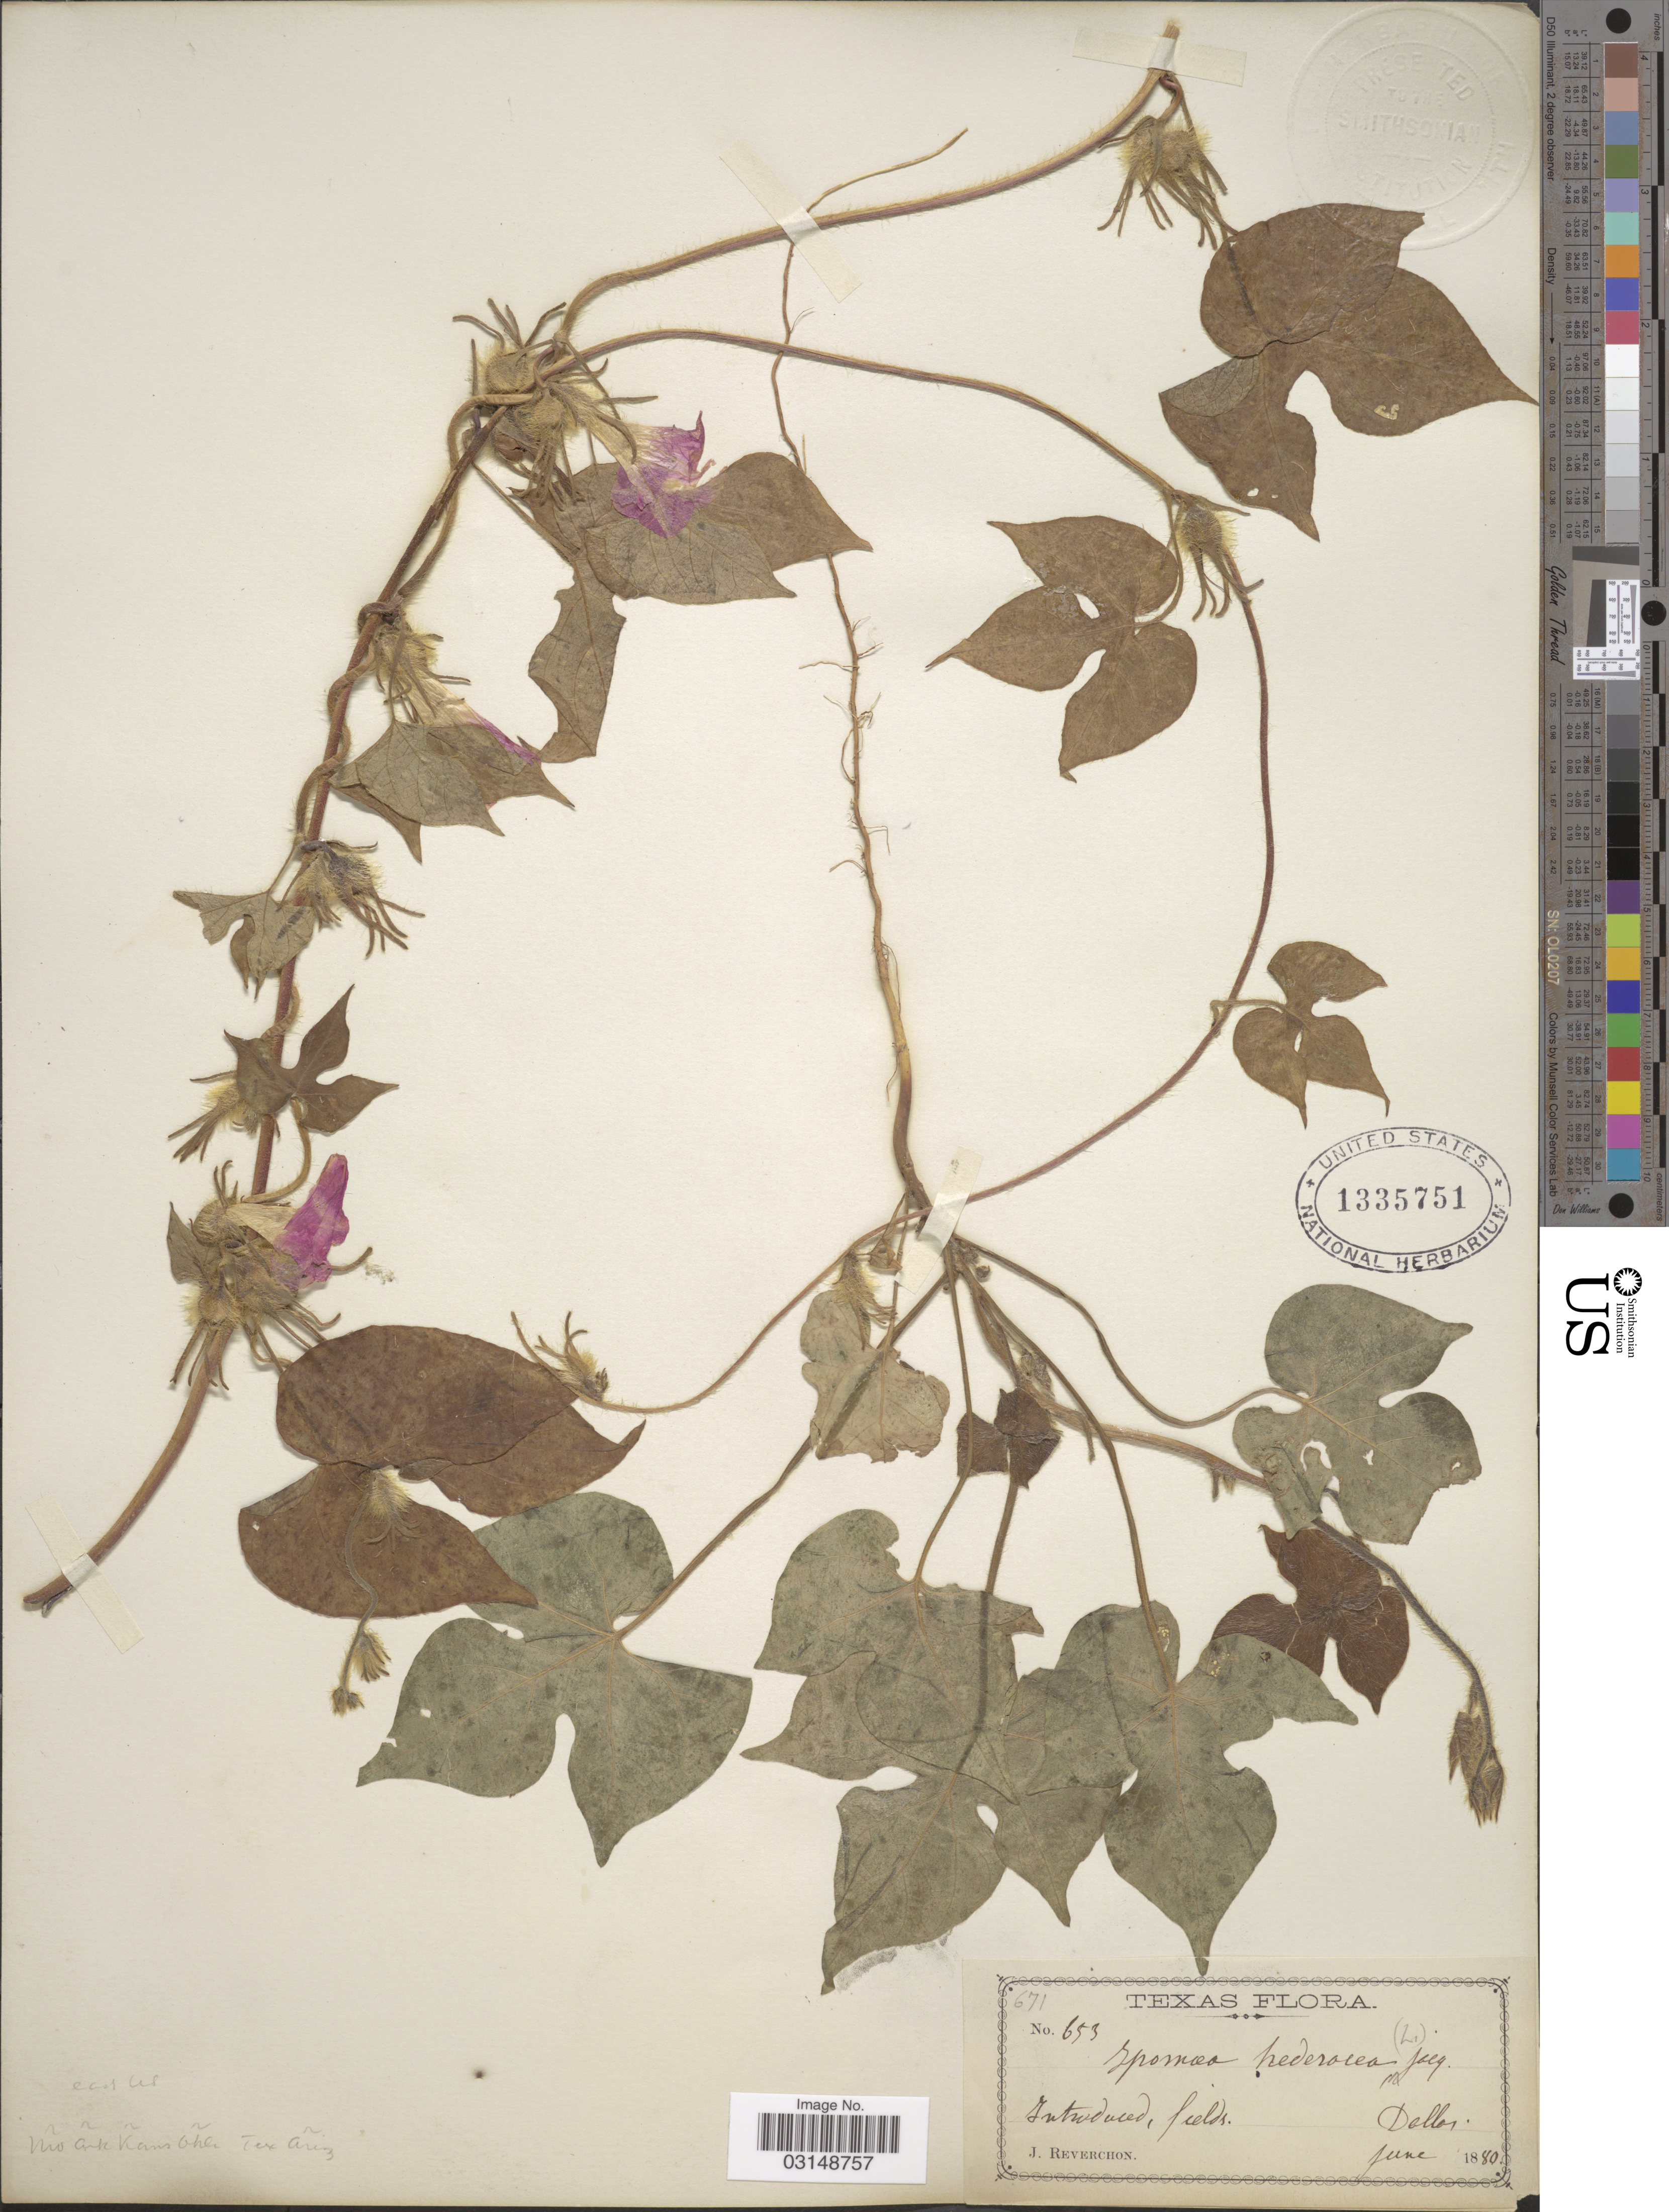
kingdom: Plantae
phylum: Tracheophyta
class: Magnoliopsida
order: Solanales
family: Convolvulaceae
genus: Ipomoea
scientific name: Ipomoea hederacea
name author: Jacq.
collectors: J. Reverchon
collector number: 653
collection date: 1880-06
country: United States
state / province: Texas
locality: Dallas.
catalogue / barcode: US 1335751